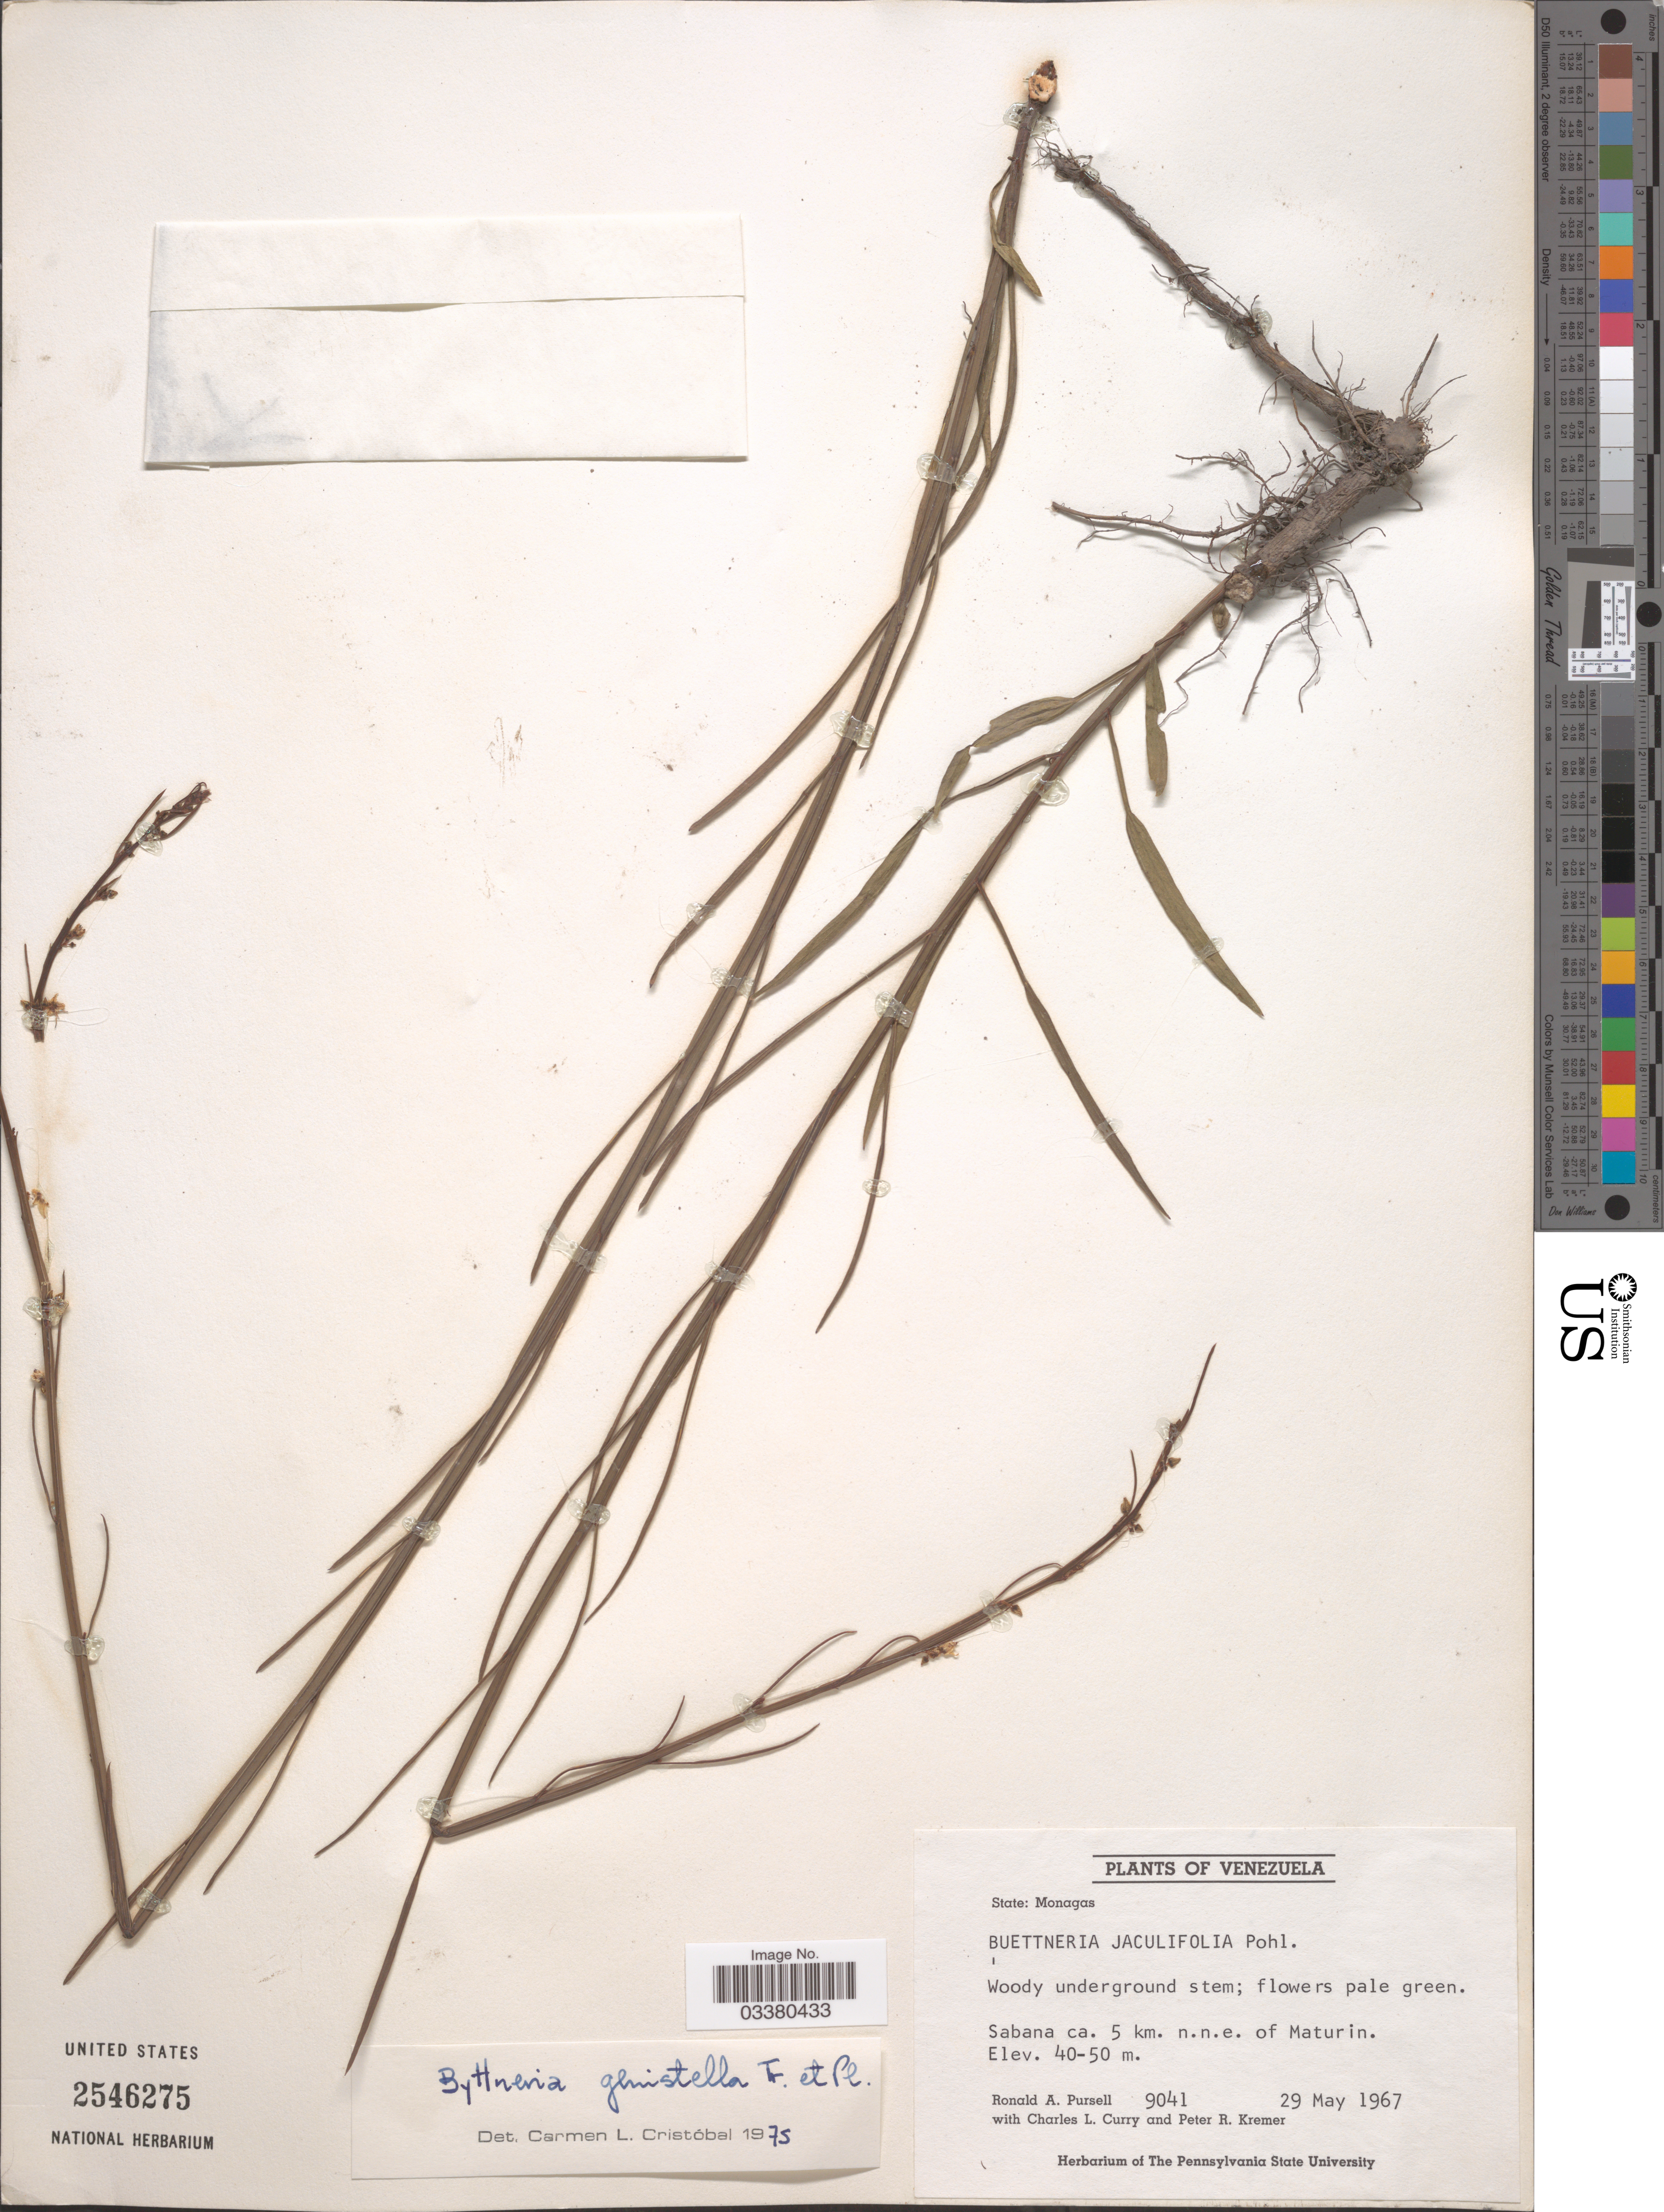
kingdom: Plantae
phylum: Tracheophyta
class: Magnoliopsida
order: Malvales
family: Malvaceae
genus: Byttneria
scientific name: Byttneria genistella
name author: Triana & Planch.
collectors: R. A. Pursell, C. L. Curry & P. Kremer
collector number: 9041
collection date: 1967-05-29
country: Venezuela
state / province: Monagas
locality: Sabana ca. 5 km. n.n.e. of Maturin.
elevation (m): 40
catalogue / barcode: US 2546275